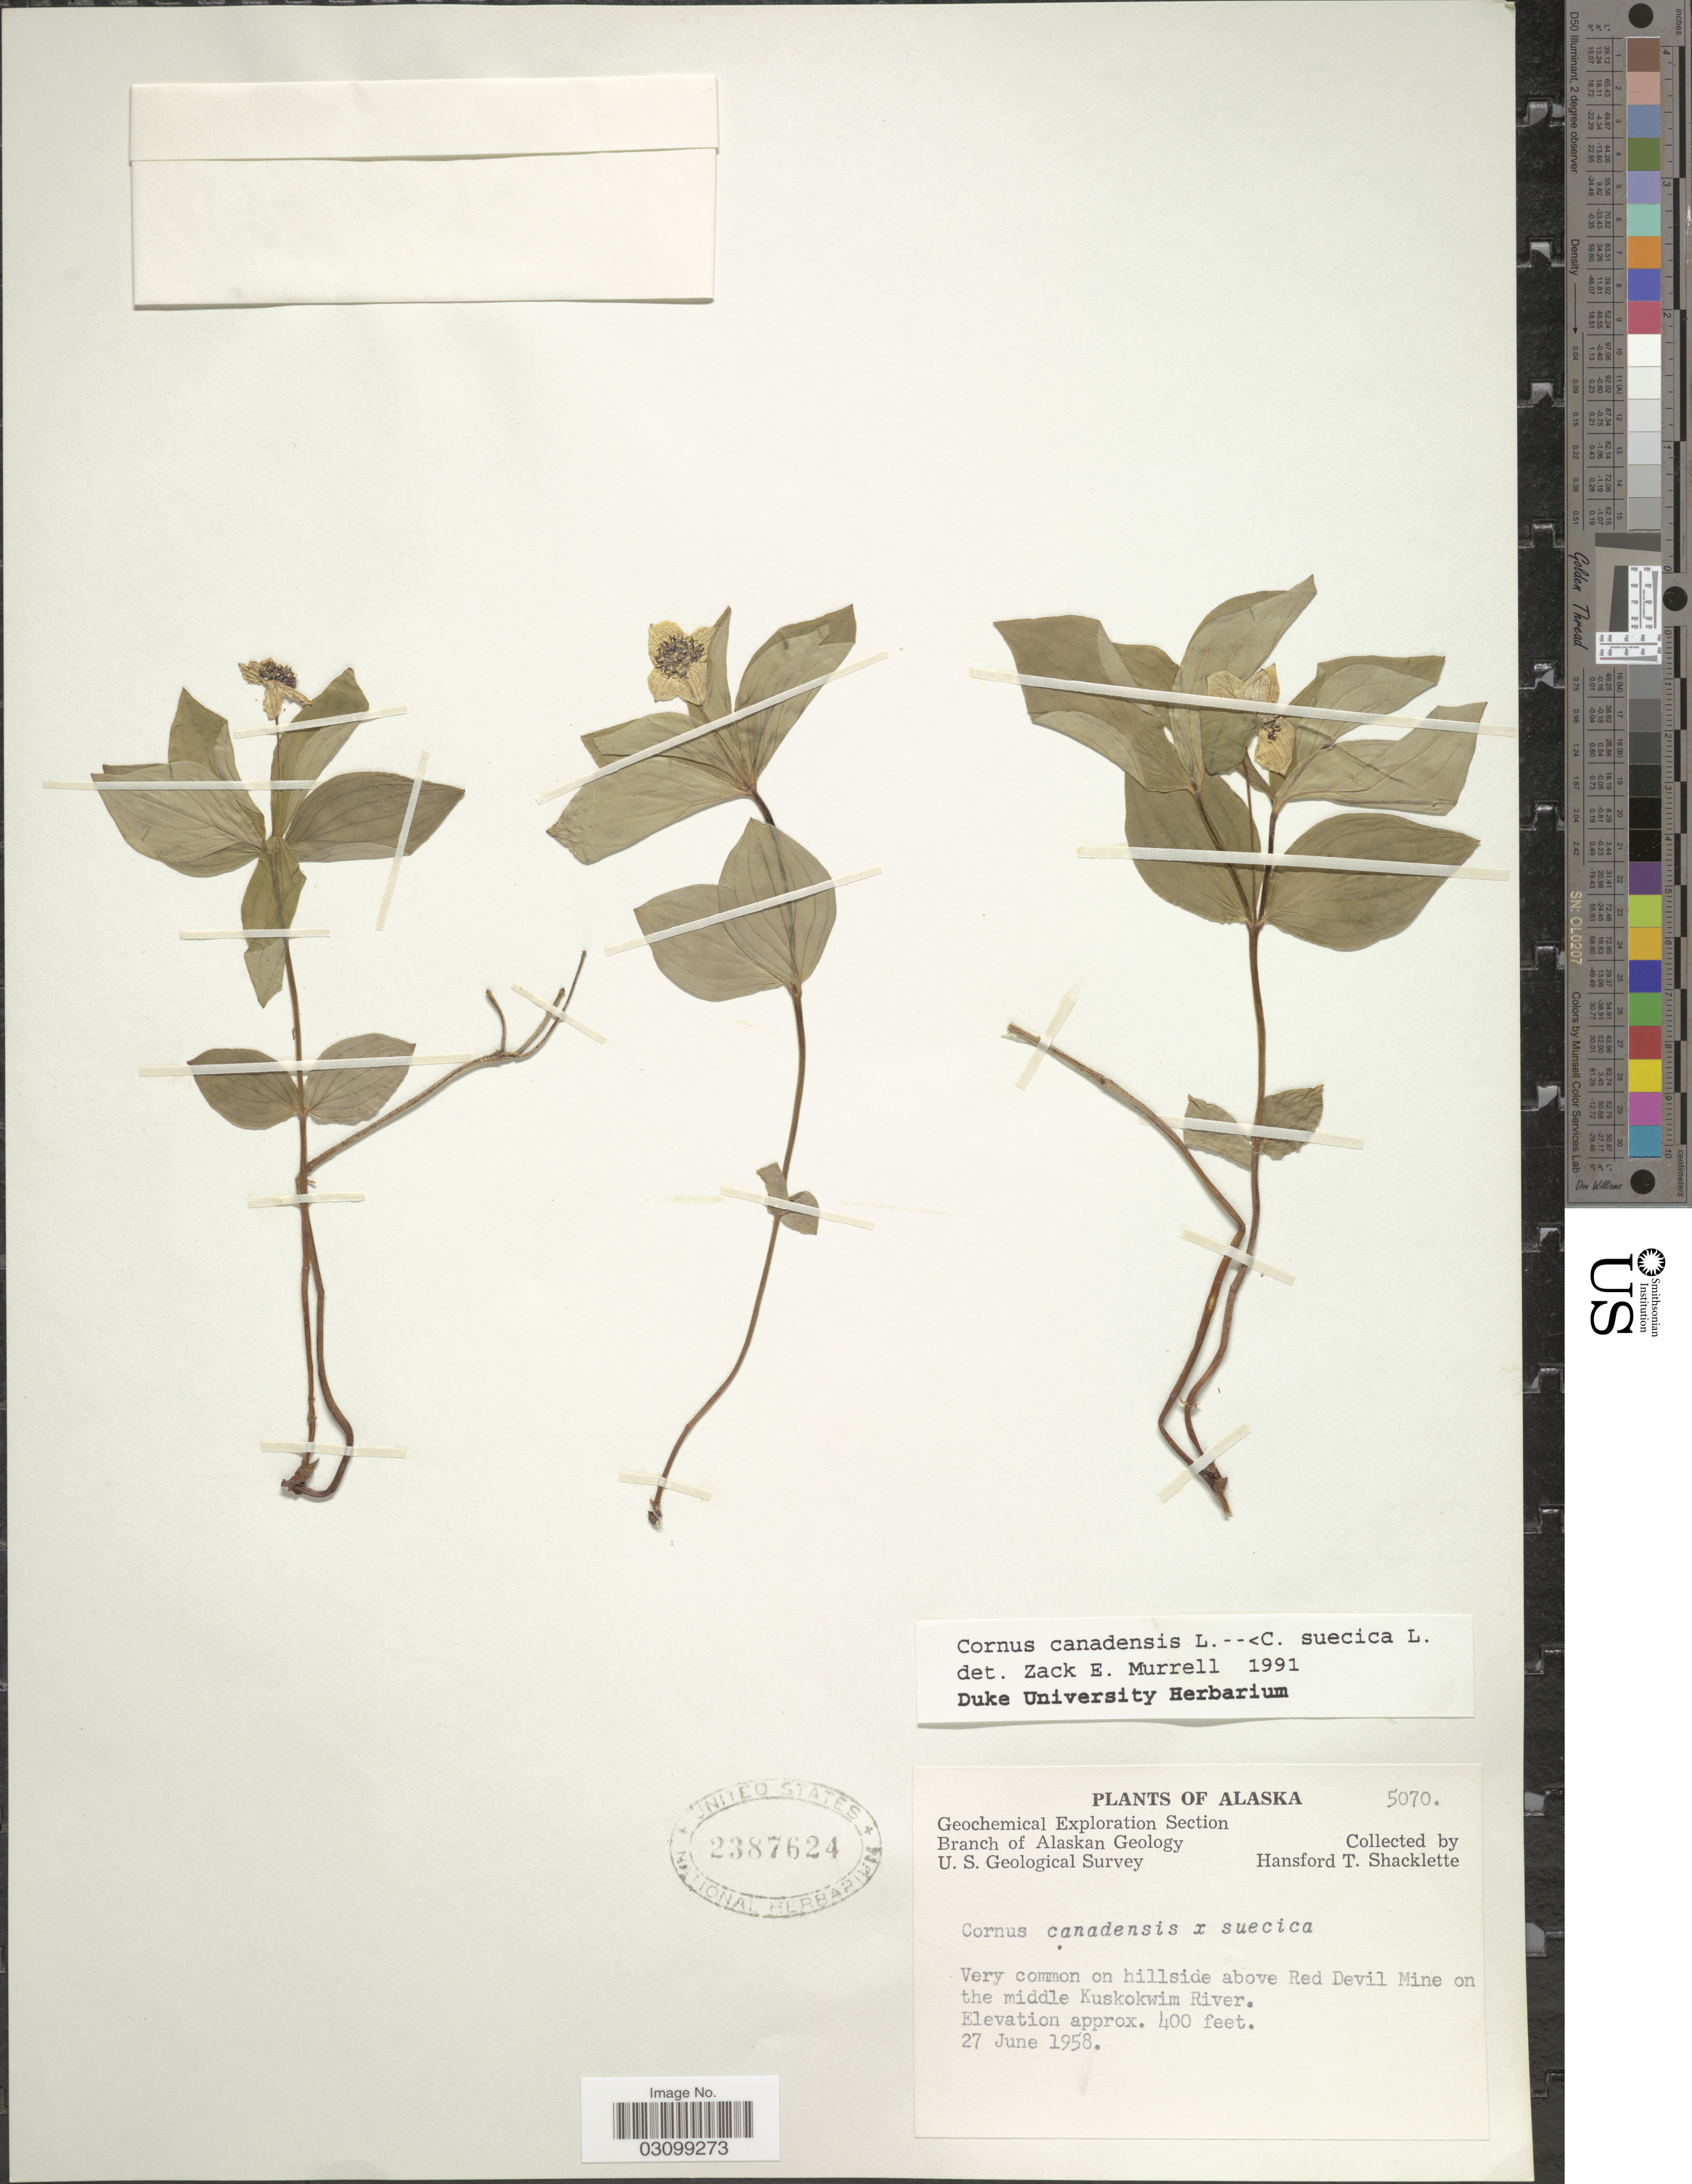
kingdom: Plantae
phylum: Tracheophyta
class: Magnoliopsida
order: Cornales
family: Cornaceae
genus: Cornus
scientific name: Cornus sp.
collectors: H. Shacklette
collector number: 5070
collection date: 1958-06-27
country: United States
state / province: Alaska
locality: Very common on hillside above Red Devil Mine on the middle Kuskokwim River.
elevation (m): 122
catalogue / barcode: US 2387624